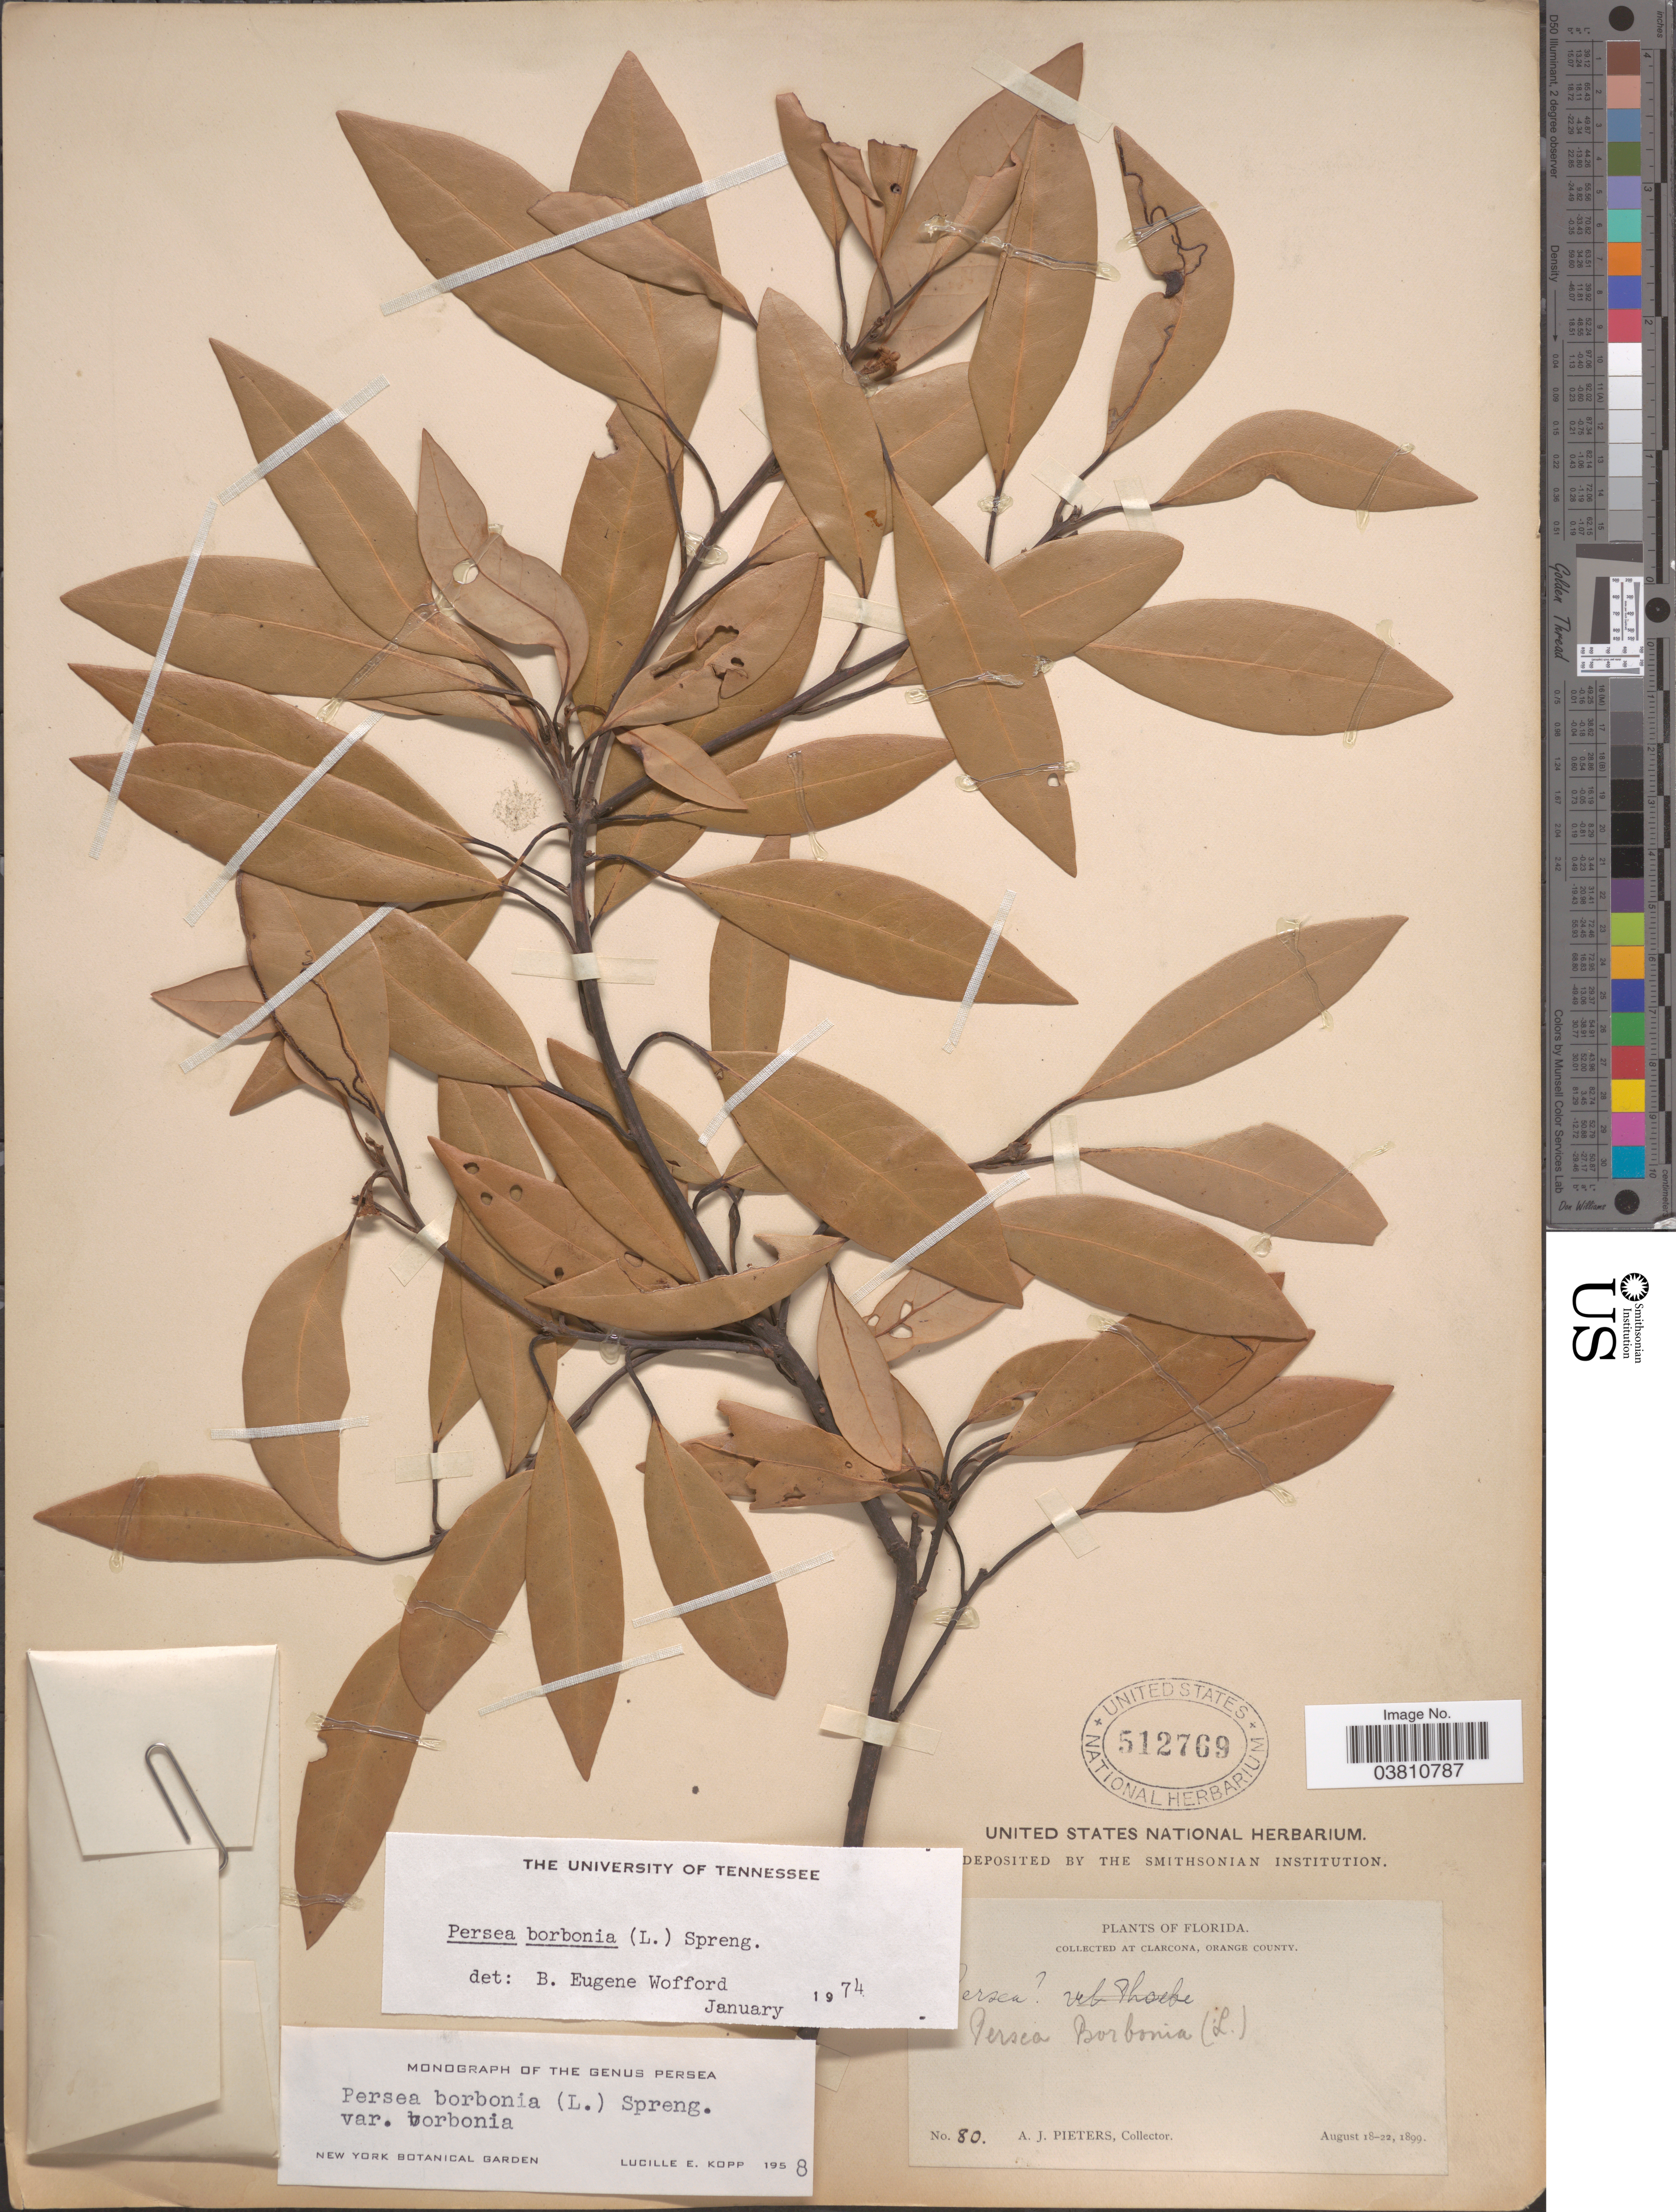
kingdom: Plantae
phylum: Tracheophyta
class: Magnoliopsida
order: Laurales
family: Lauraceae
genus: Persea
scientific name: Persea borbonia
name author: (L.) Spreng.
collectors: A. Pieters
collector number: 80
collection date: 1899-08-18/1899-08-22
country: United States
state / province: Florida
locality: At Clarcona, Orange County.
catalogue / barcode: US 512769